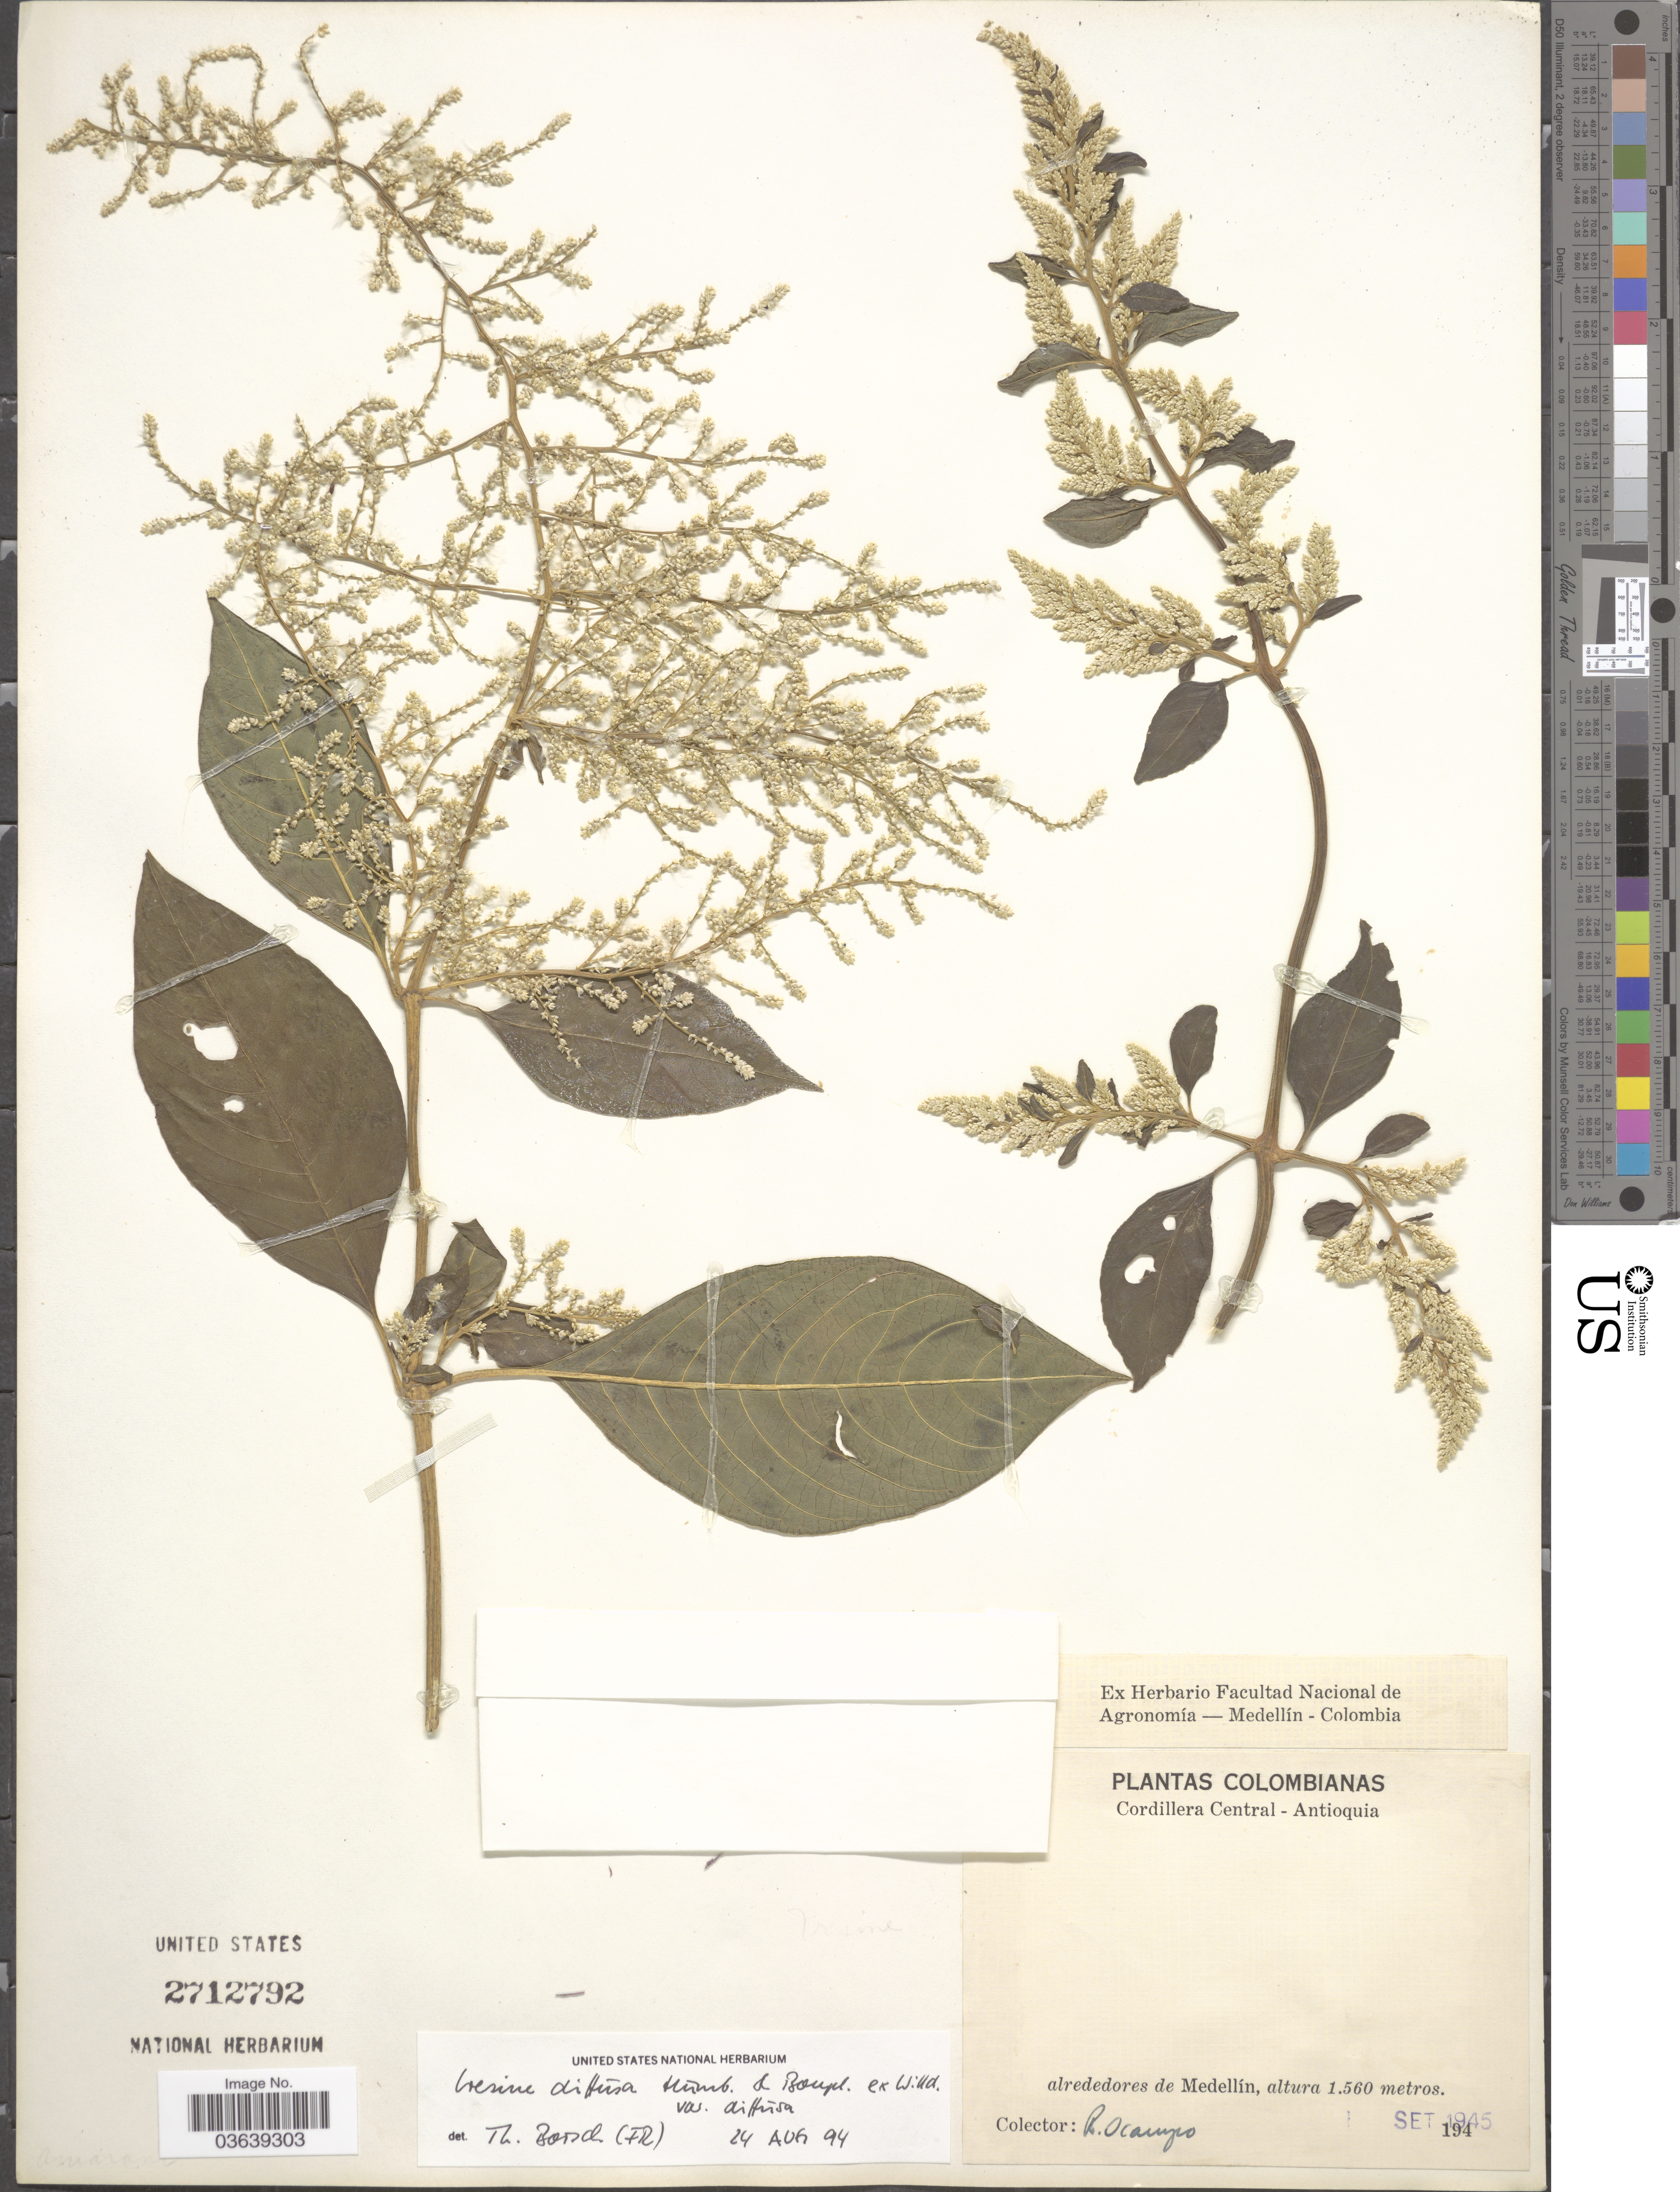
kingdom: Plantae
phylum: Tracheophyta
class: Magnoliopsida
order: Caryophyllales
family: Amaranthaceae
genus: Iresine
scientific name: Iresine diffusa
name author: Humb. & Bonpl. ex Willd.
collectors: R. Ocampo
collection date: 1945-09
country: Colombia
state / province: Antioquia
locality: Cordillera Central. Alrededores de Medellín.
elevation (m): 1560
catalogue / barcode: US 2712792